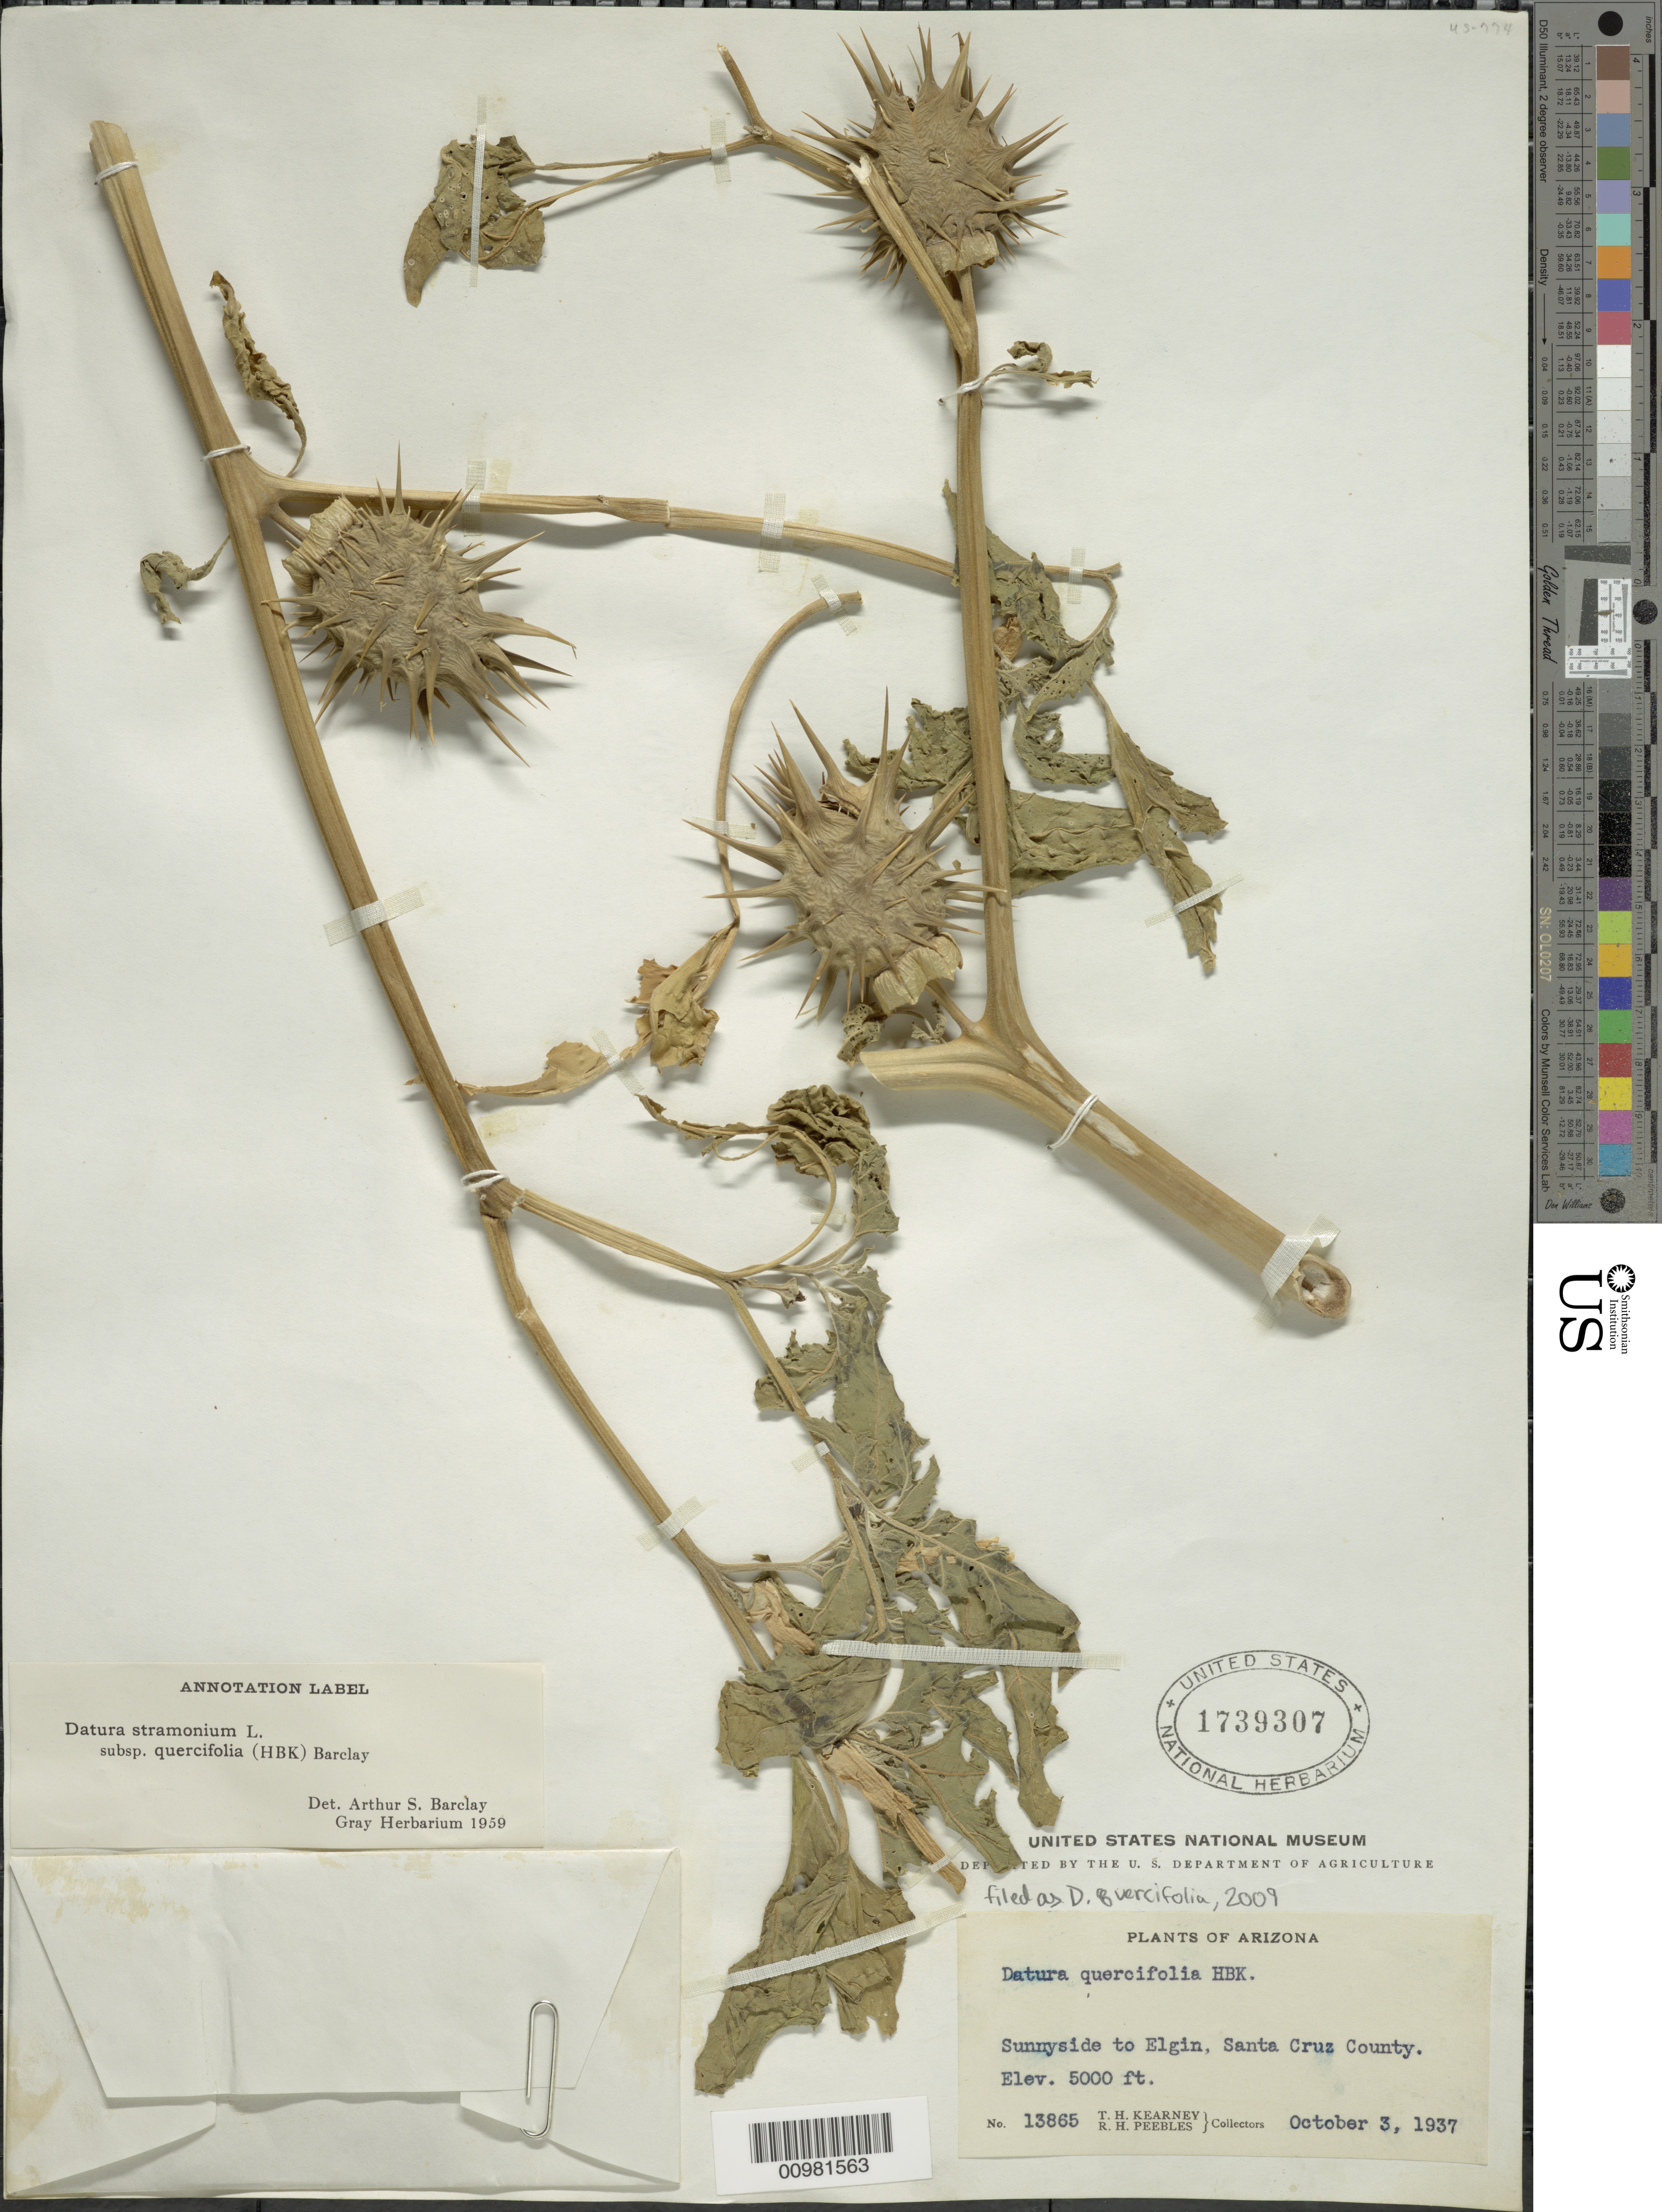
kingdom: Plantae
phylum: Tracheophyta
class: Magnoliopsida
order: Solanales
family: Solanaceae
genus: Datura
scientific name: Datura quercifolia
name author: Kunth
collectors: T. H. Kearney & R. H. Peebles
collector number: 13865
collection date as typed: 03 Oct 1937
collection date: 1937-10-03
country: United States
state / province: Arizona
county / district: Santa Cruz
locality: Sunnyside to Elgin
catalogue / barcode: US 1739307